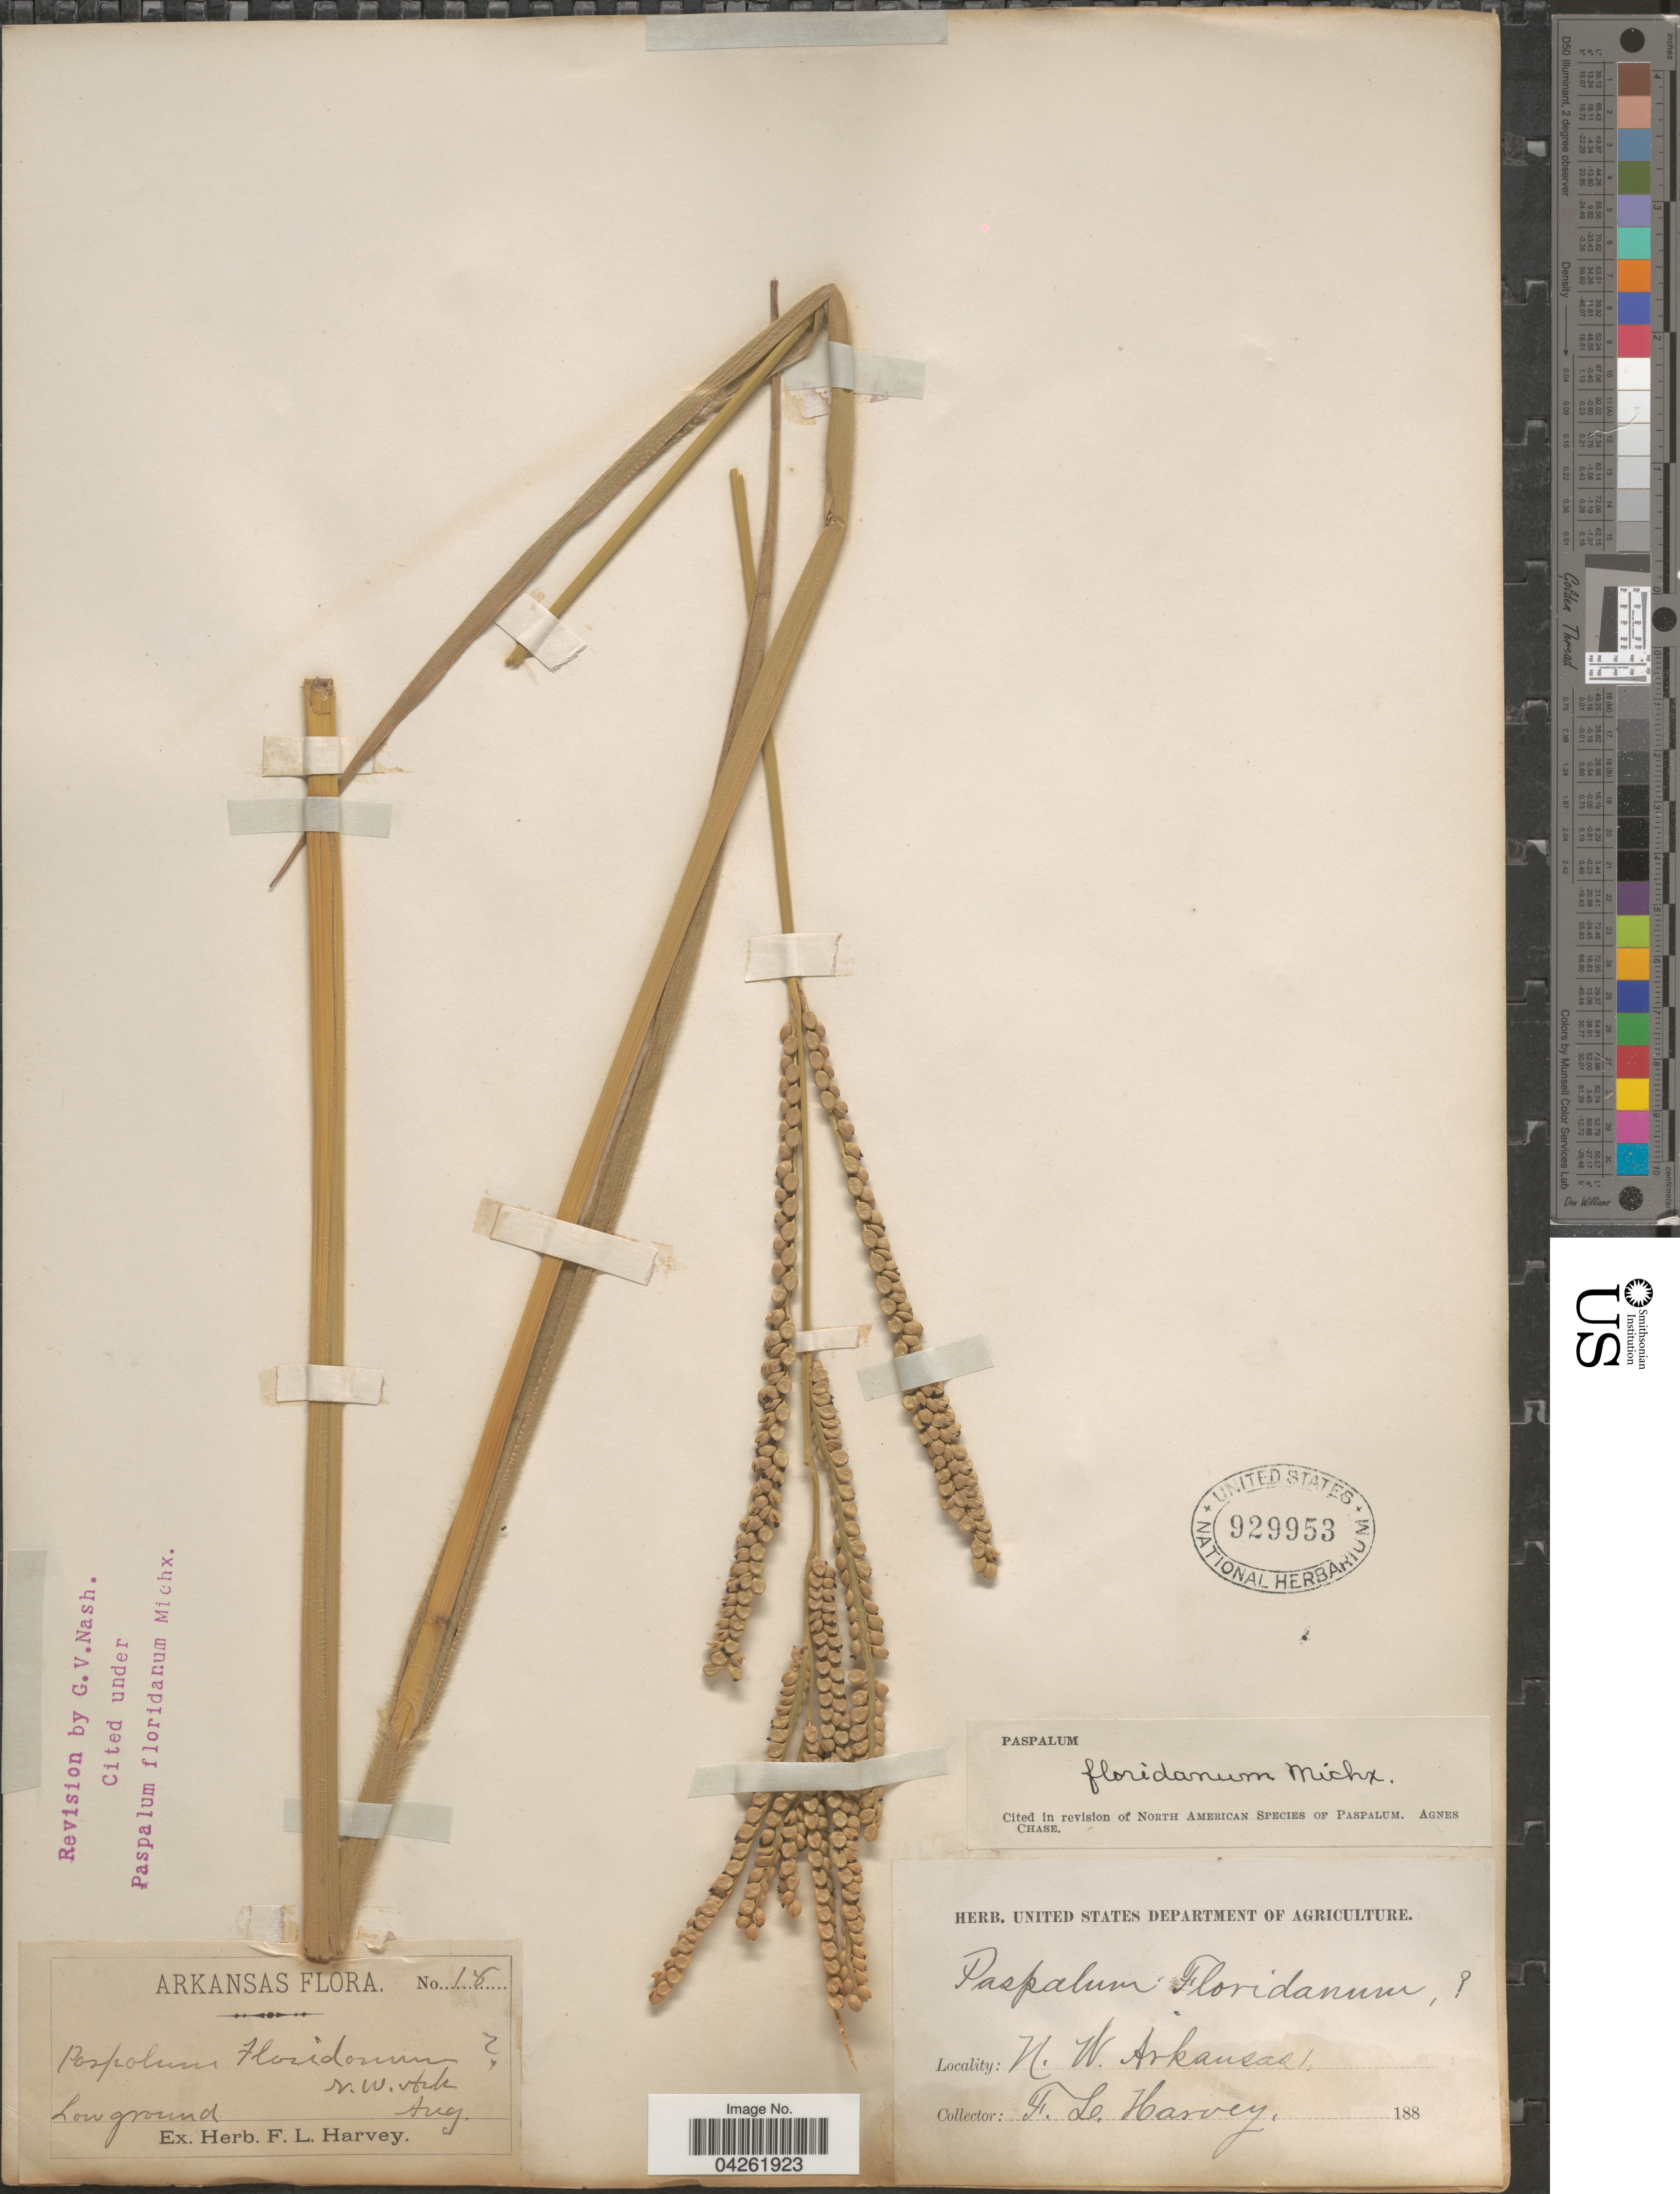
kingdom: Plantae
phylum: Tracheophyta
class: Liliopsida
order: Poales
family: Poaceae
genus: Paspalum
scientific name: Paspalum floridanum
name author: Michx.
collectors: F. L. Harvey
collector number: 18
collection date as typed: Aug 188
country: United States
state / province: Arkansas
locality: N.W. Arkansas. Low ground.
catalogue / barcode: US 929953